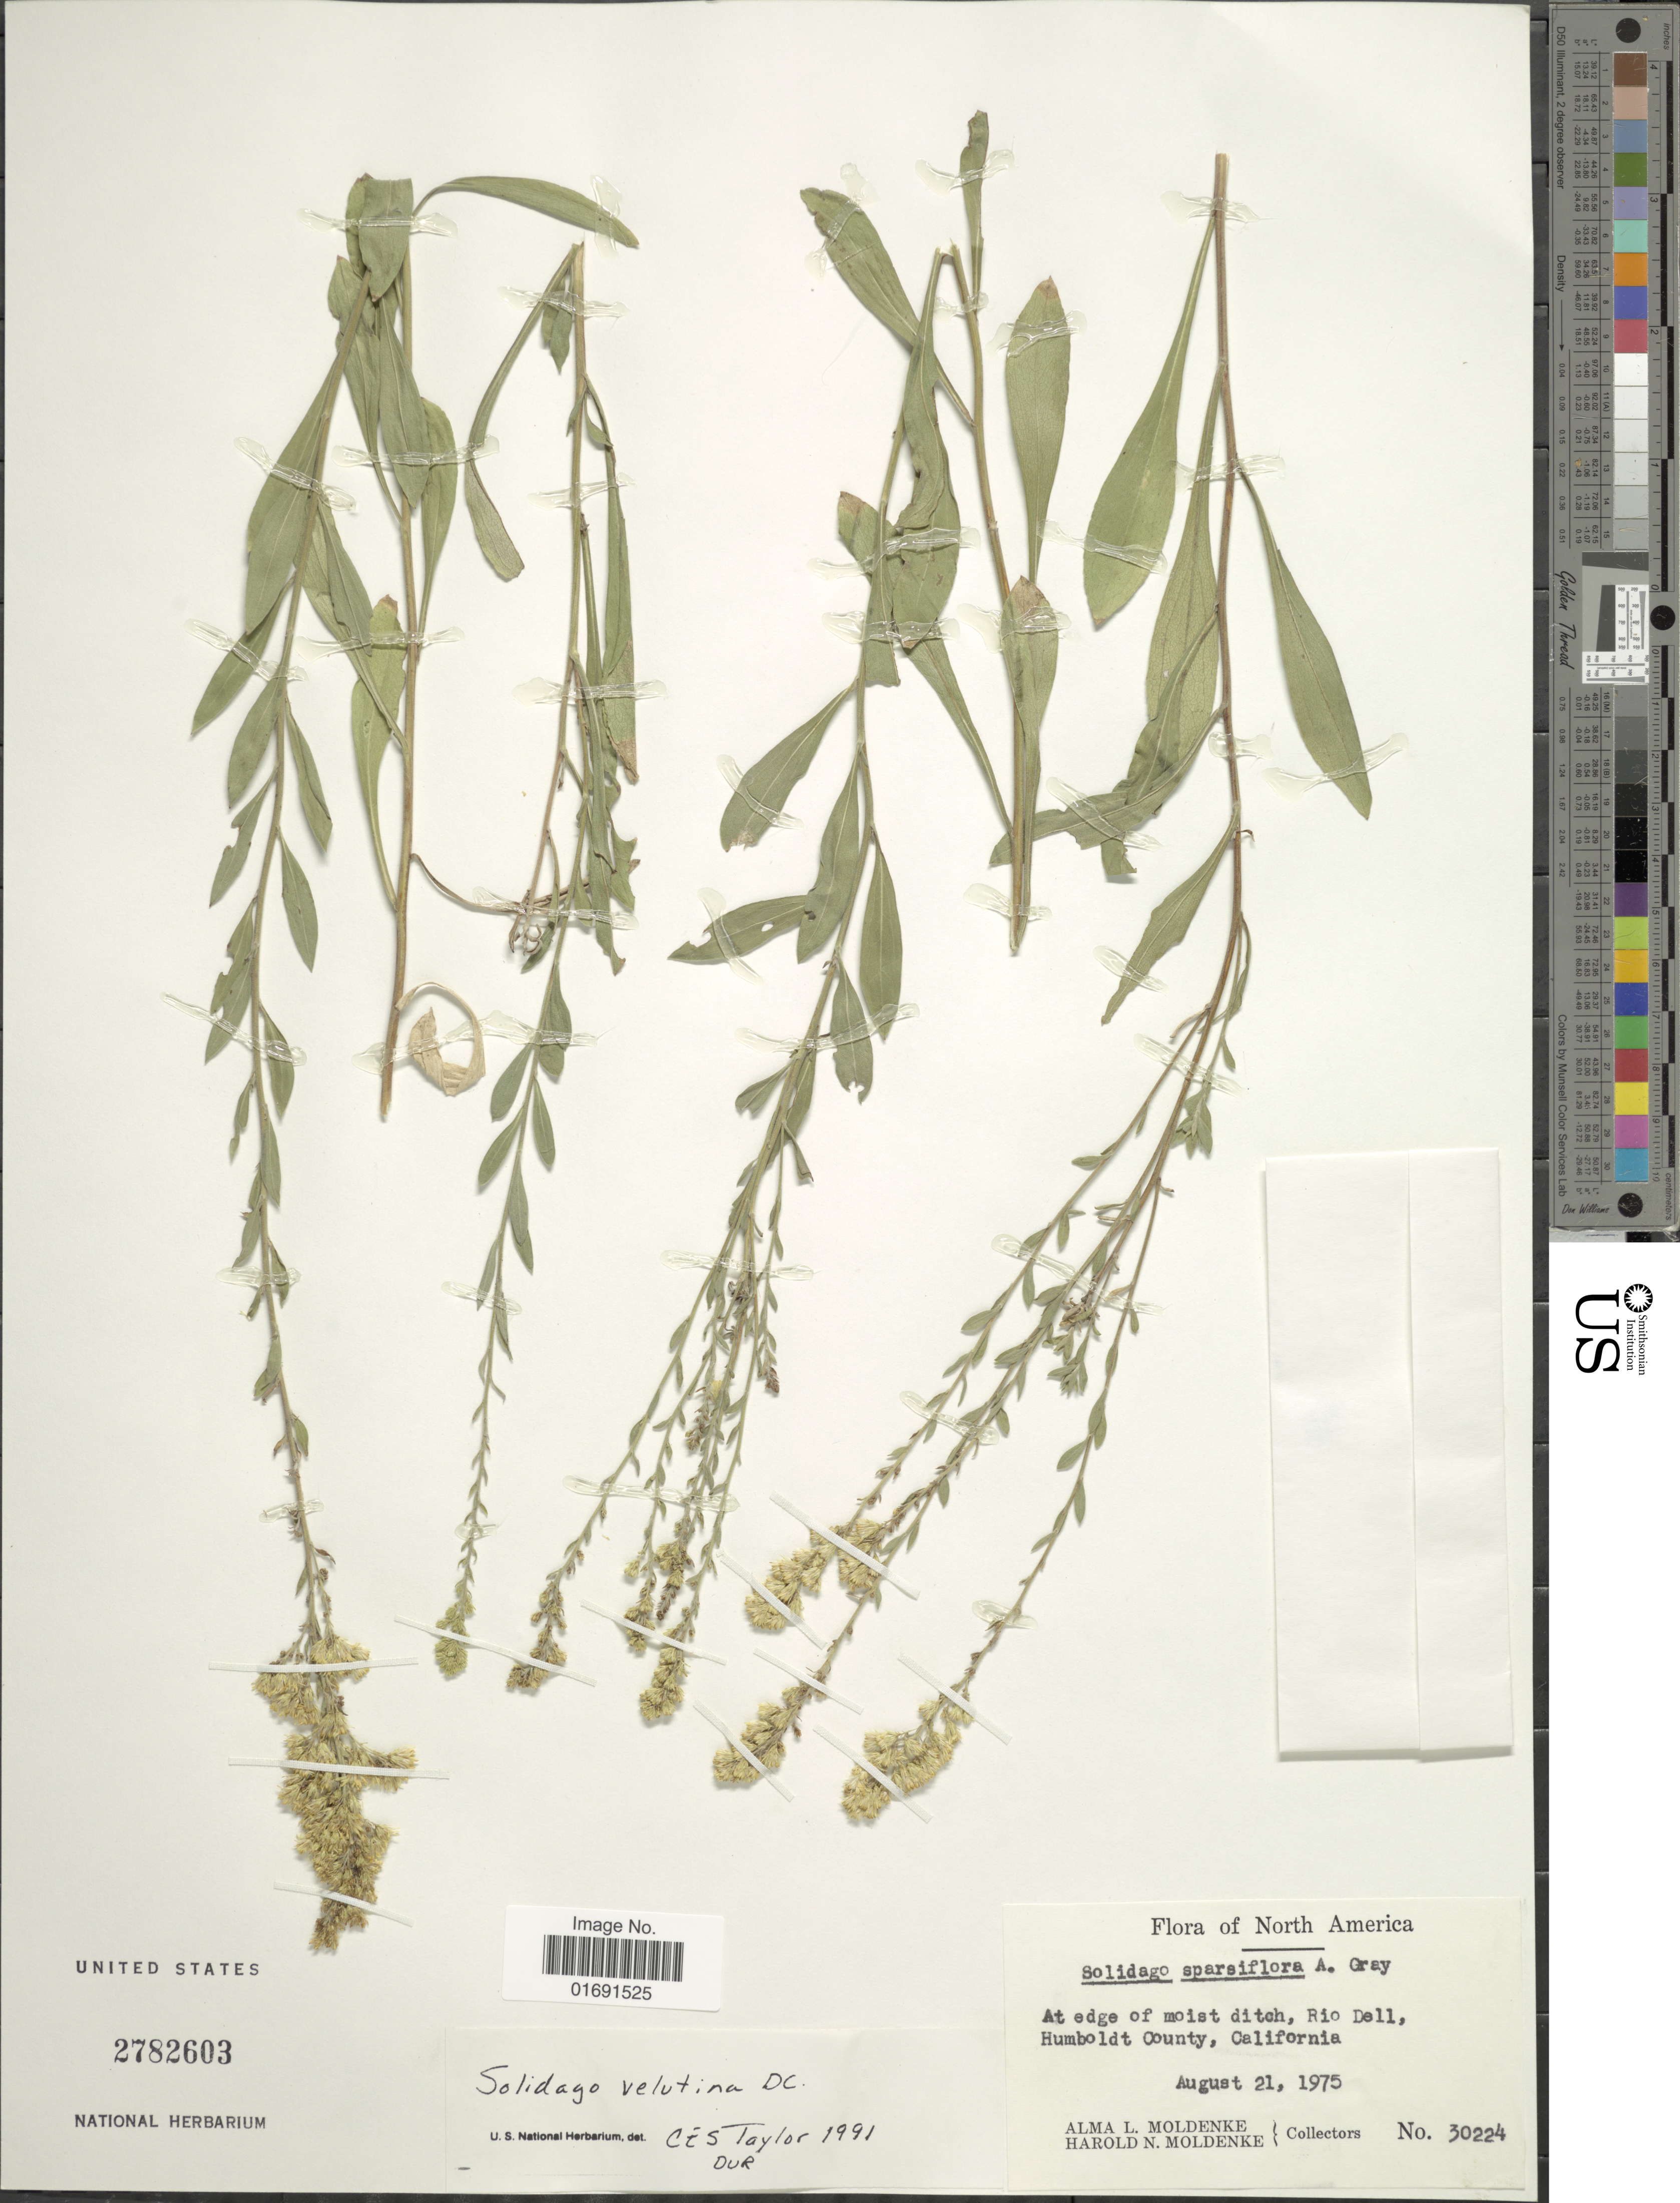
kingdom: Plantae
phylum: Tracheophyta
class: Magnoliopsida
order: Asterales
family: Asteraceae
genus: Solidago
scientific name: Solidago velutina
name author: DC.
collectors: A. L. Moldenke & H. N. Moldenke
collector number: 30224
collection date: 1975-08-21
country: United States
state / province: California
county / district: Humboldt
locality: North America, at edge of moist ditch, Rio Dell, Humboldt County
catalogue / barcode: US 2782603